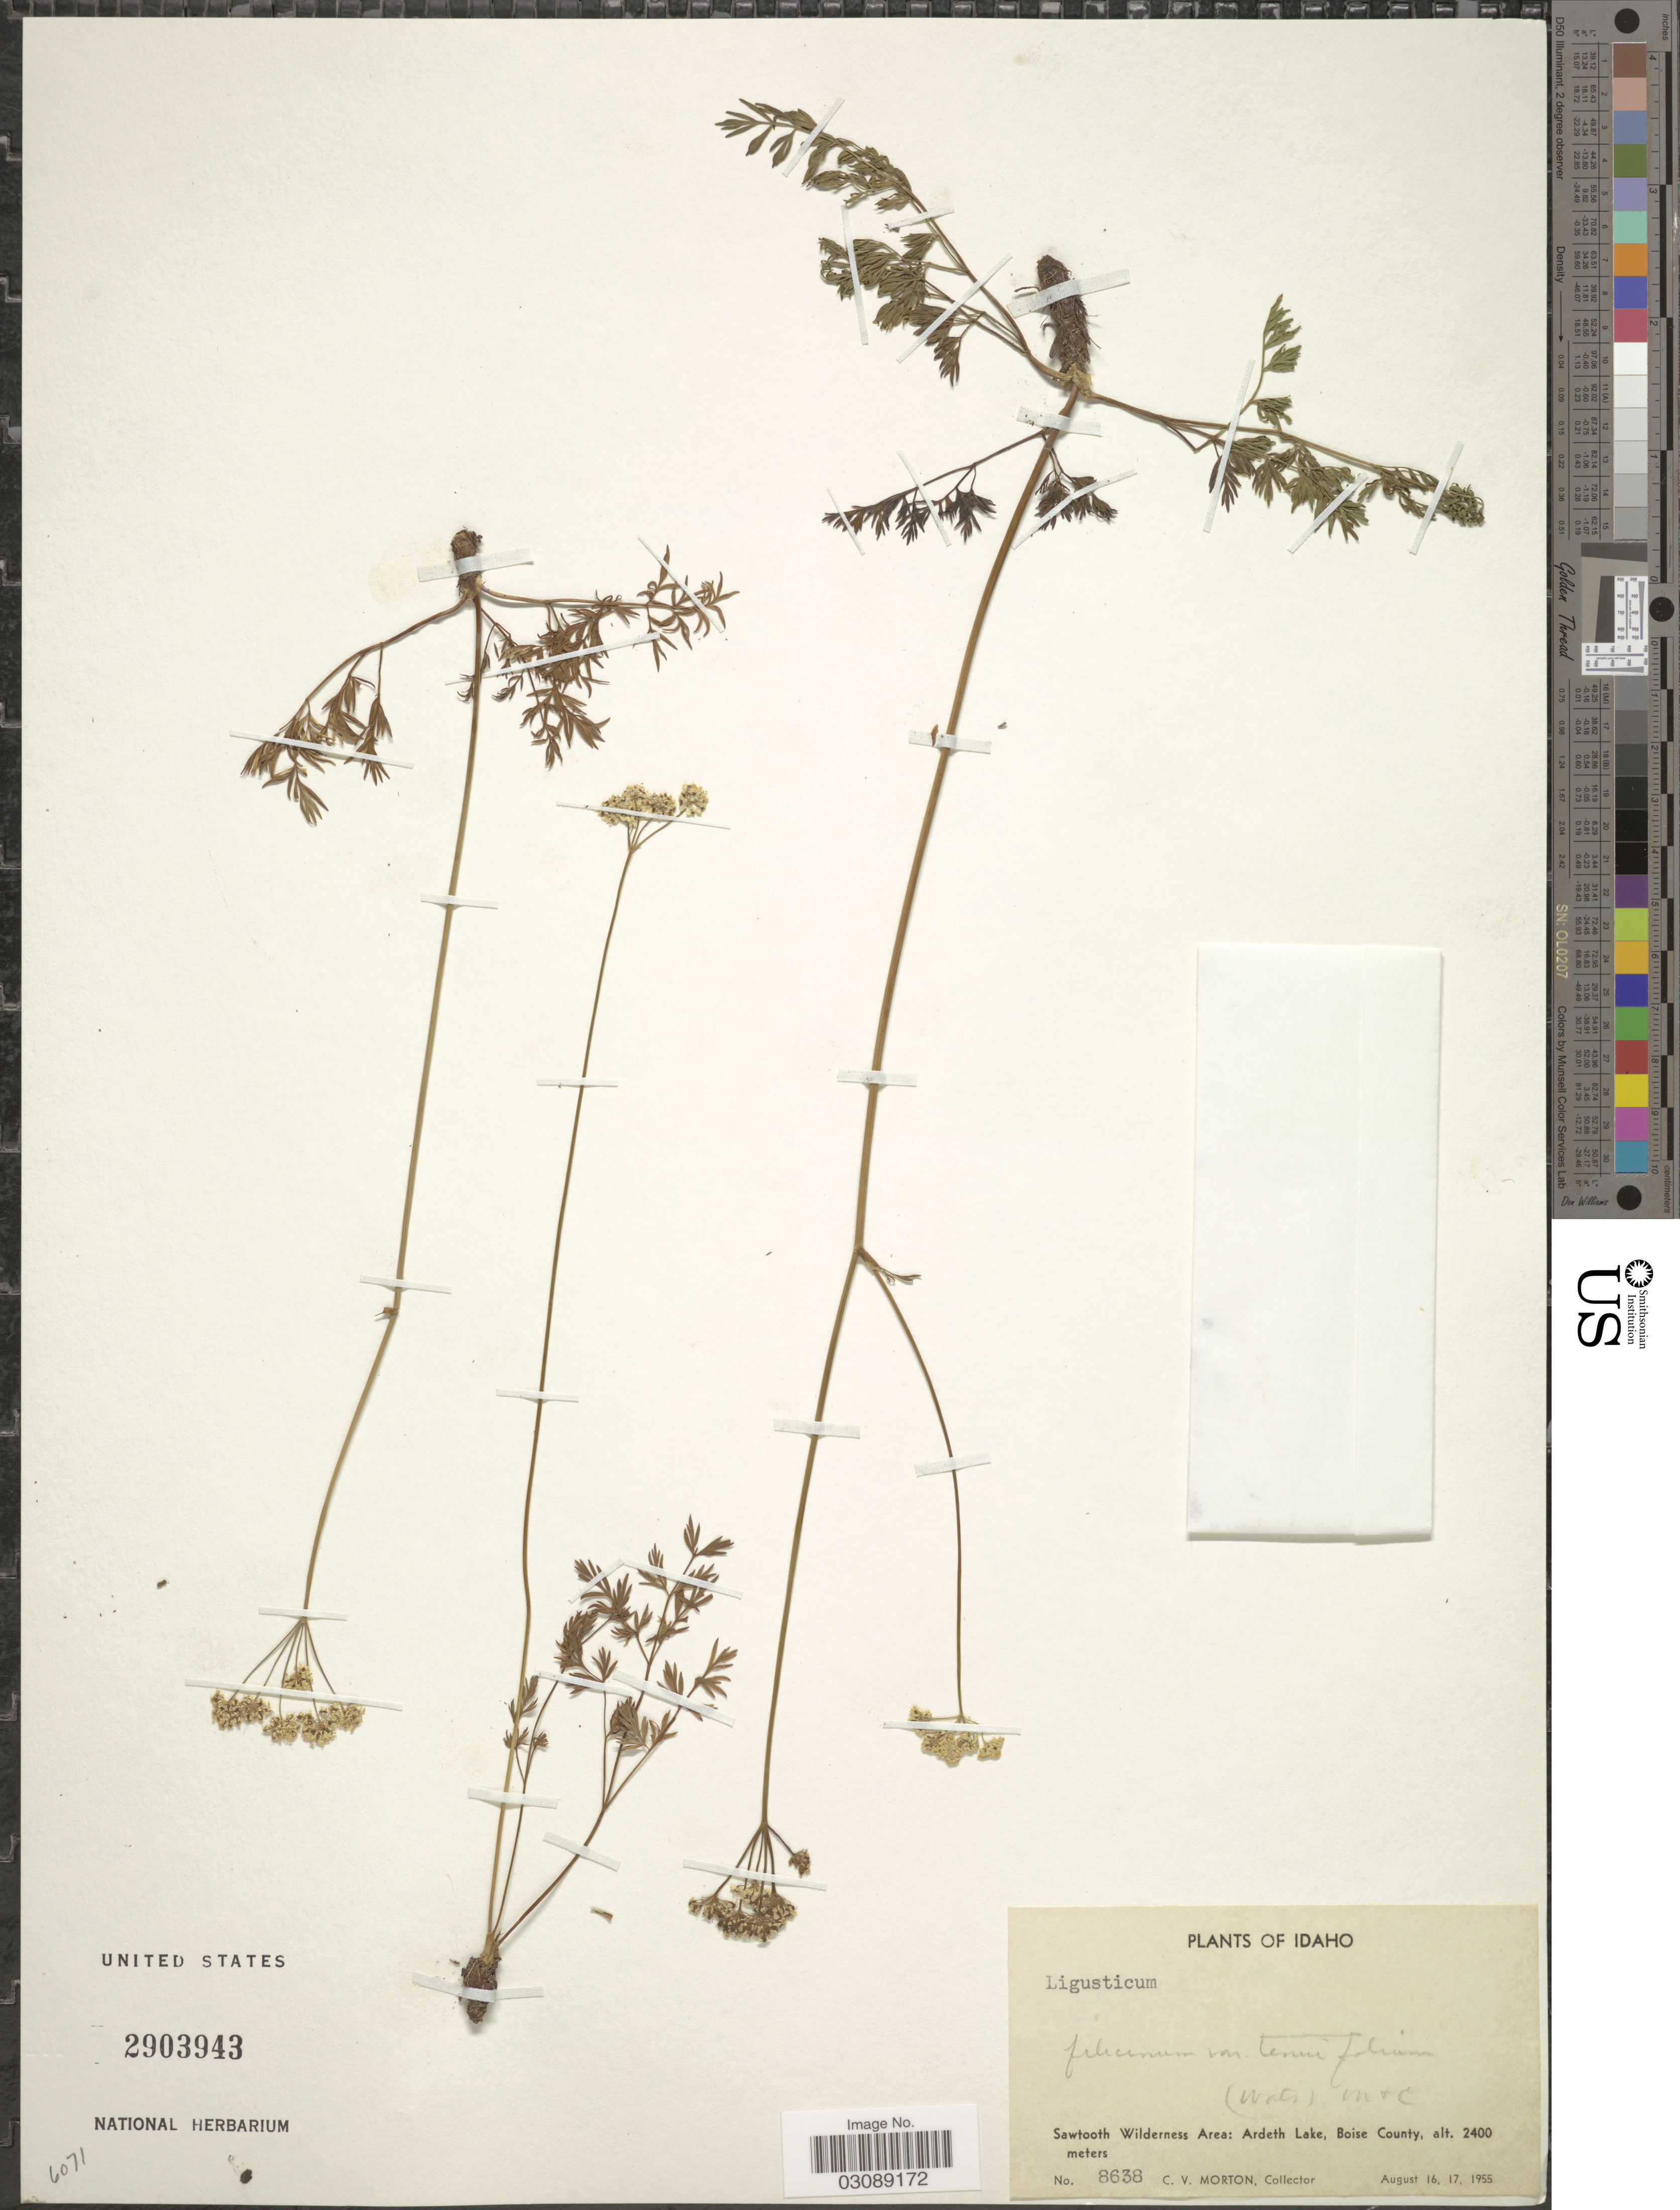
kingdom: Plantae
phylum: Tracheophyta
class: Magnoliopsida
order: Apiales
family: Apiaceae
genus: Ligusticum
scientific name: Ligusticum tenuifolium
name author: S. Watson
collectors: C. V. Morton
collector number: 8638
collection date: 1955-08-16/1955-08-17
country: United States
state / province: Idaho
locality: Sawtooth Wilderness Area: Ardeth Lake, Boise County.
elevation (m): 2400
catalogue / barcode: US 2903943